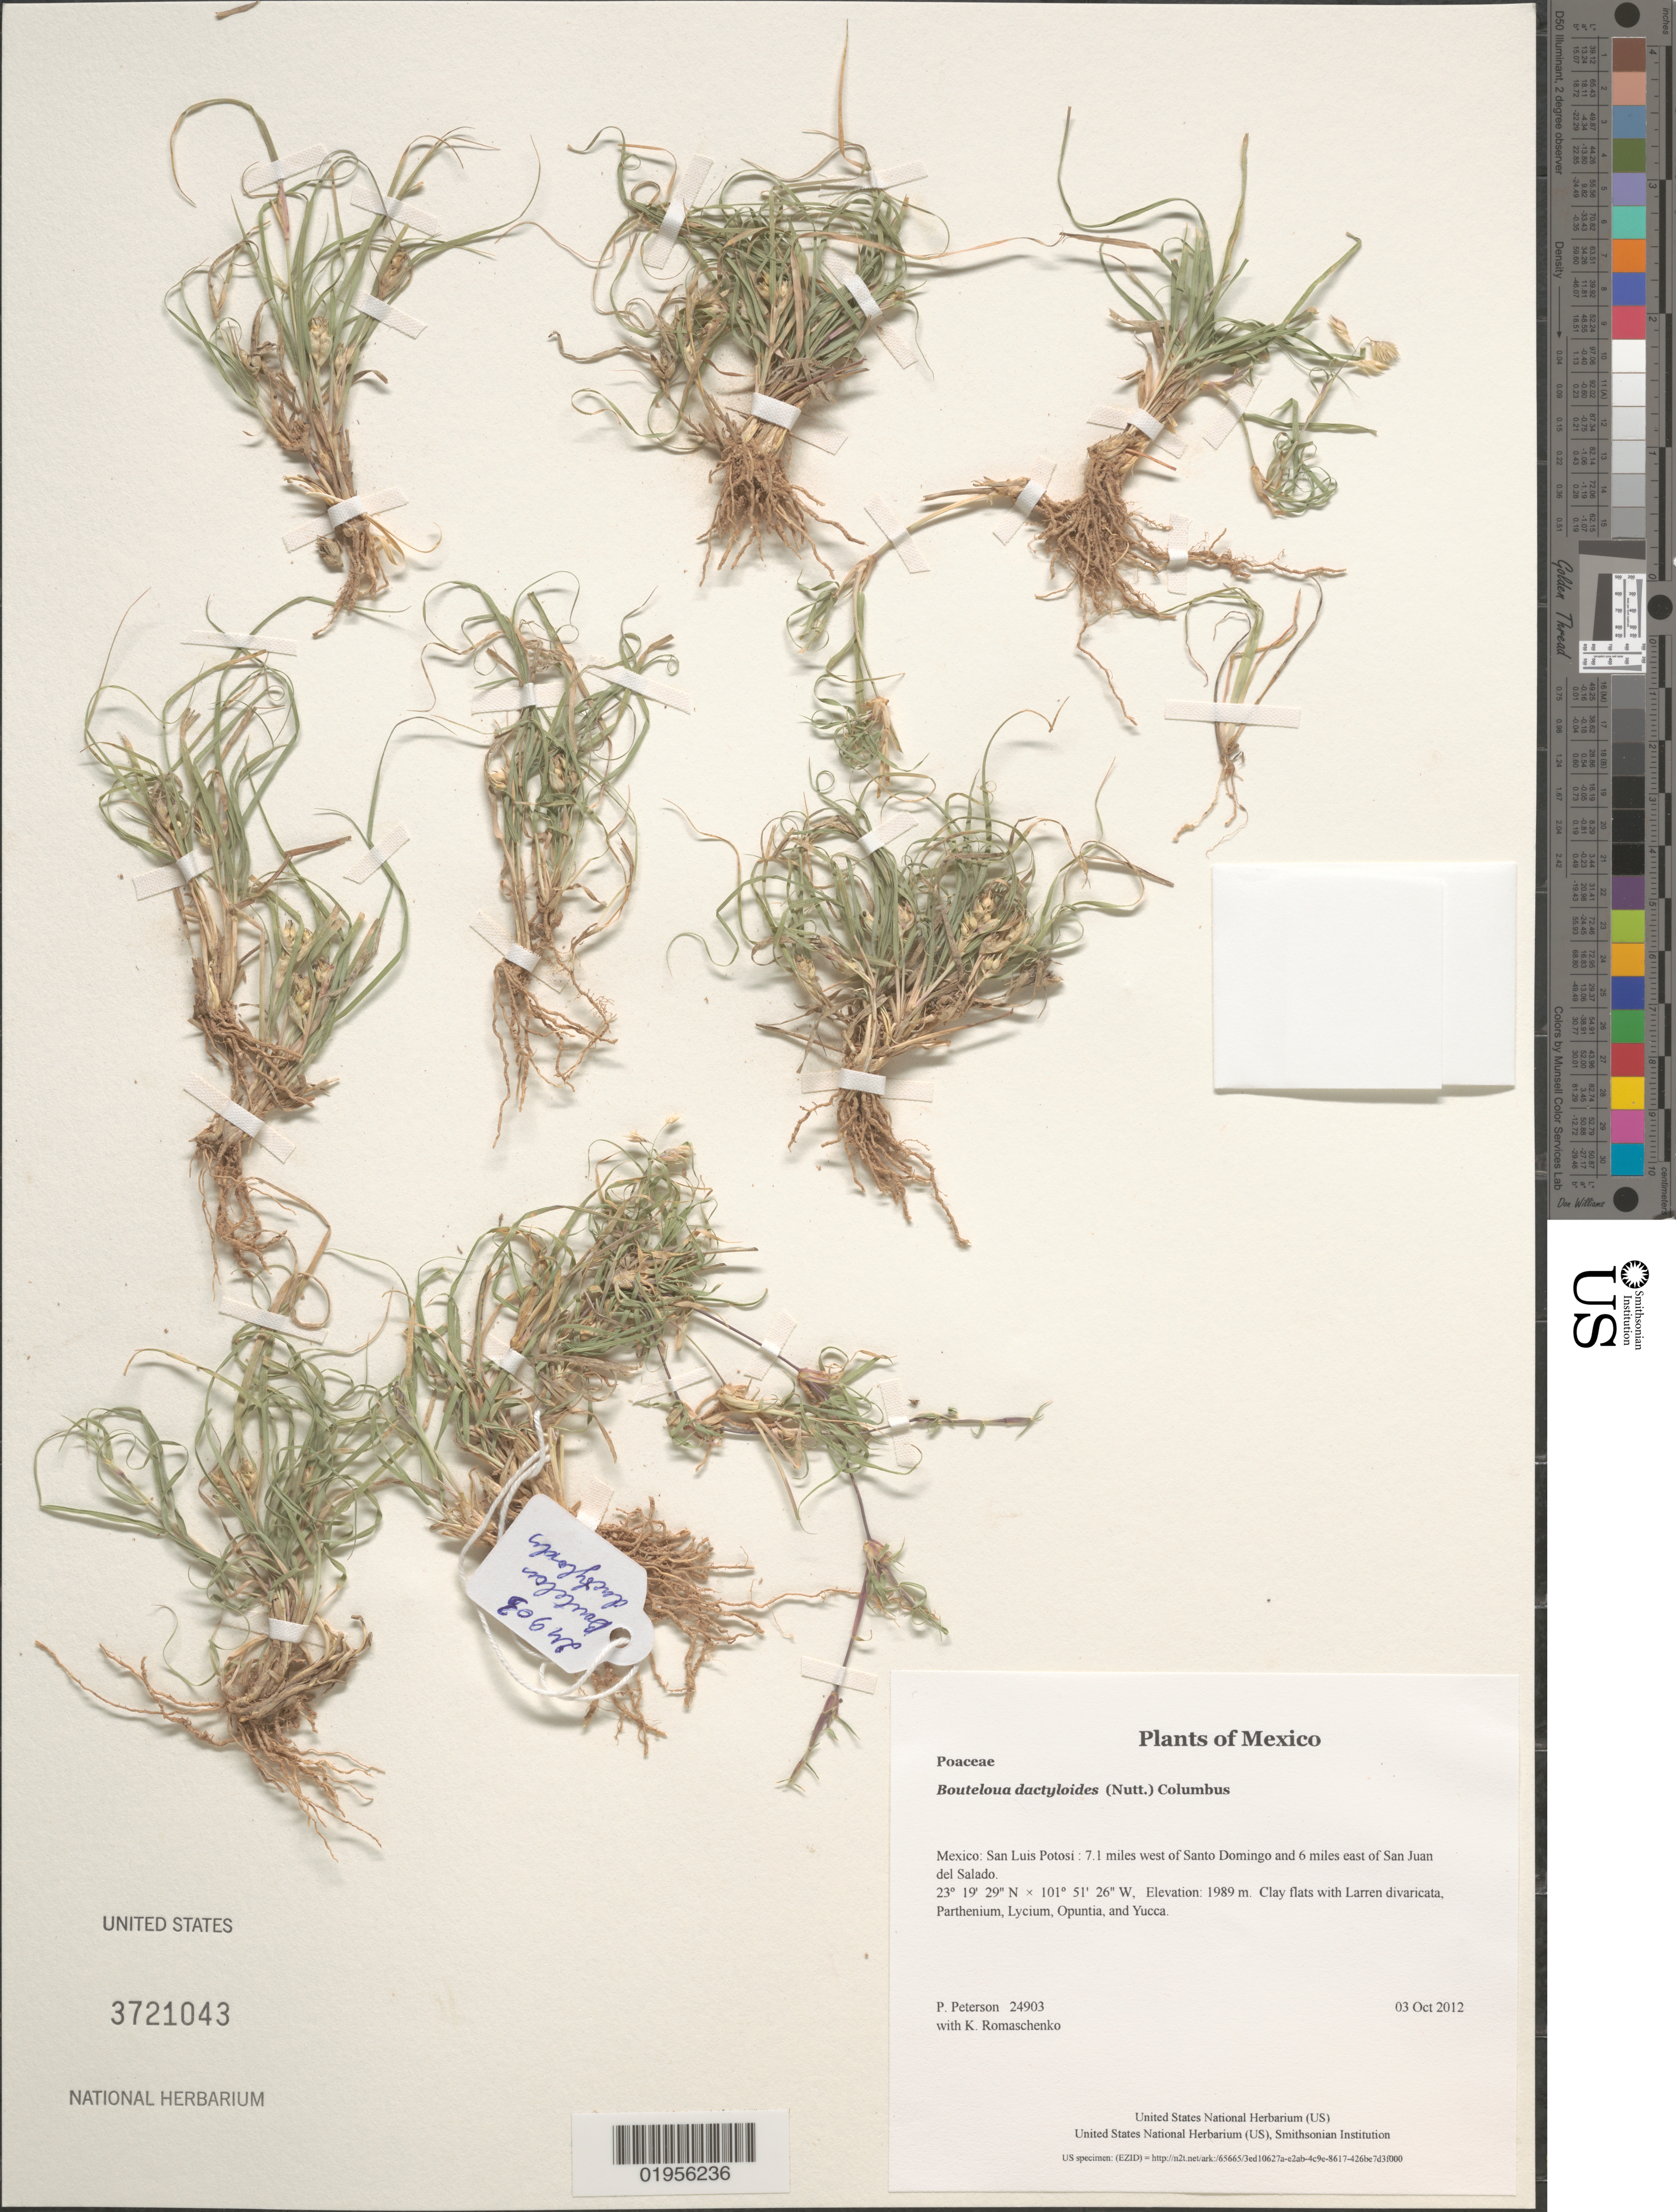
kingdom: Plantae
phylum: Tracheophyta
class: Liliopsida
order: Poales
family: Poaceae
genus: Bouteloua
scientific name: Bouteloua dactyloides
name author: (Nutt.) Columbus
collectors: P. M. Peterson & K. Romaschenko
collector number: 24903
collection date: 2012-10-03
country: Mexico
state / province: San Luis Potosí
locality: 7.1 miles west of Santo Domingo and 6 miles east of San Juan del Salado.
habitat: Clay flats with Larren divaricata, Parthenium, Lycium, Opuntia, and Yucca.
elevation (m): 1989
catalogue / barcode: US 3721043